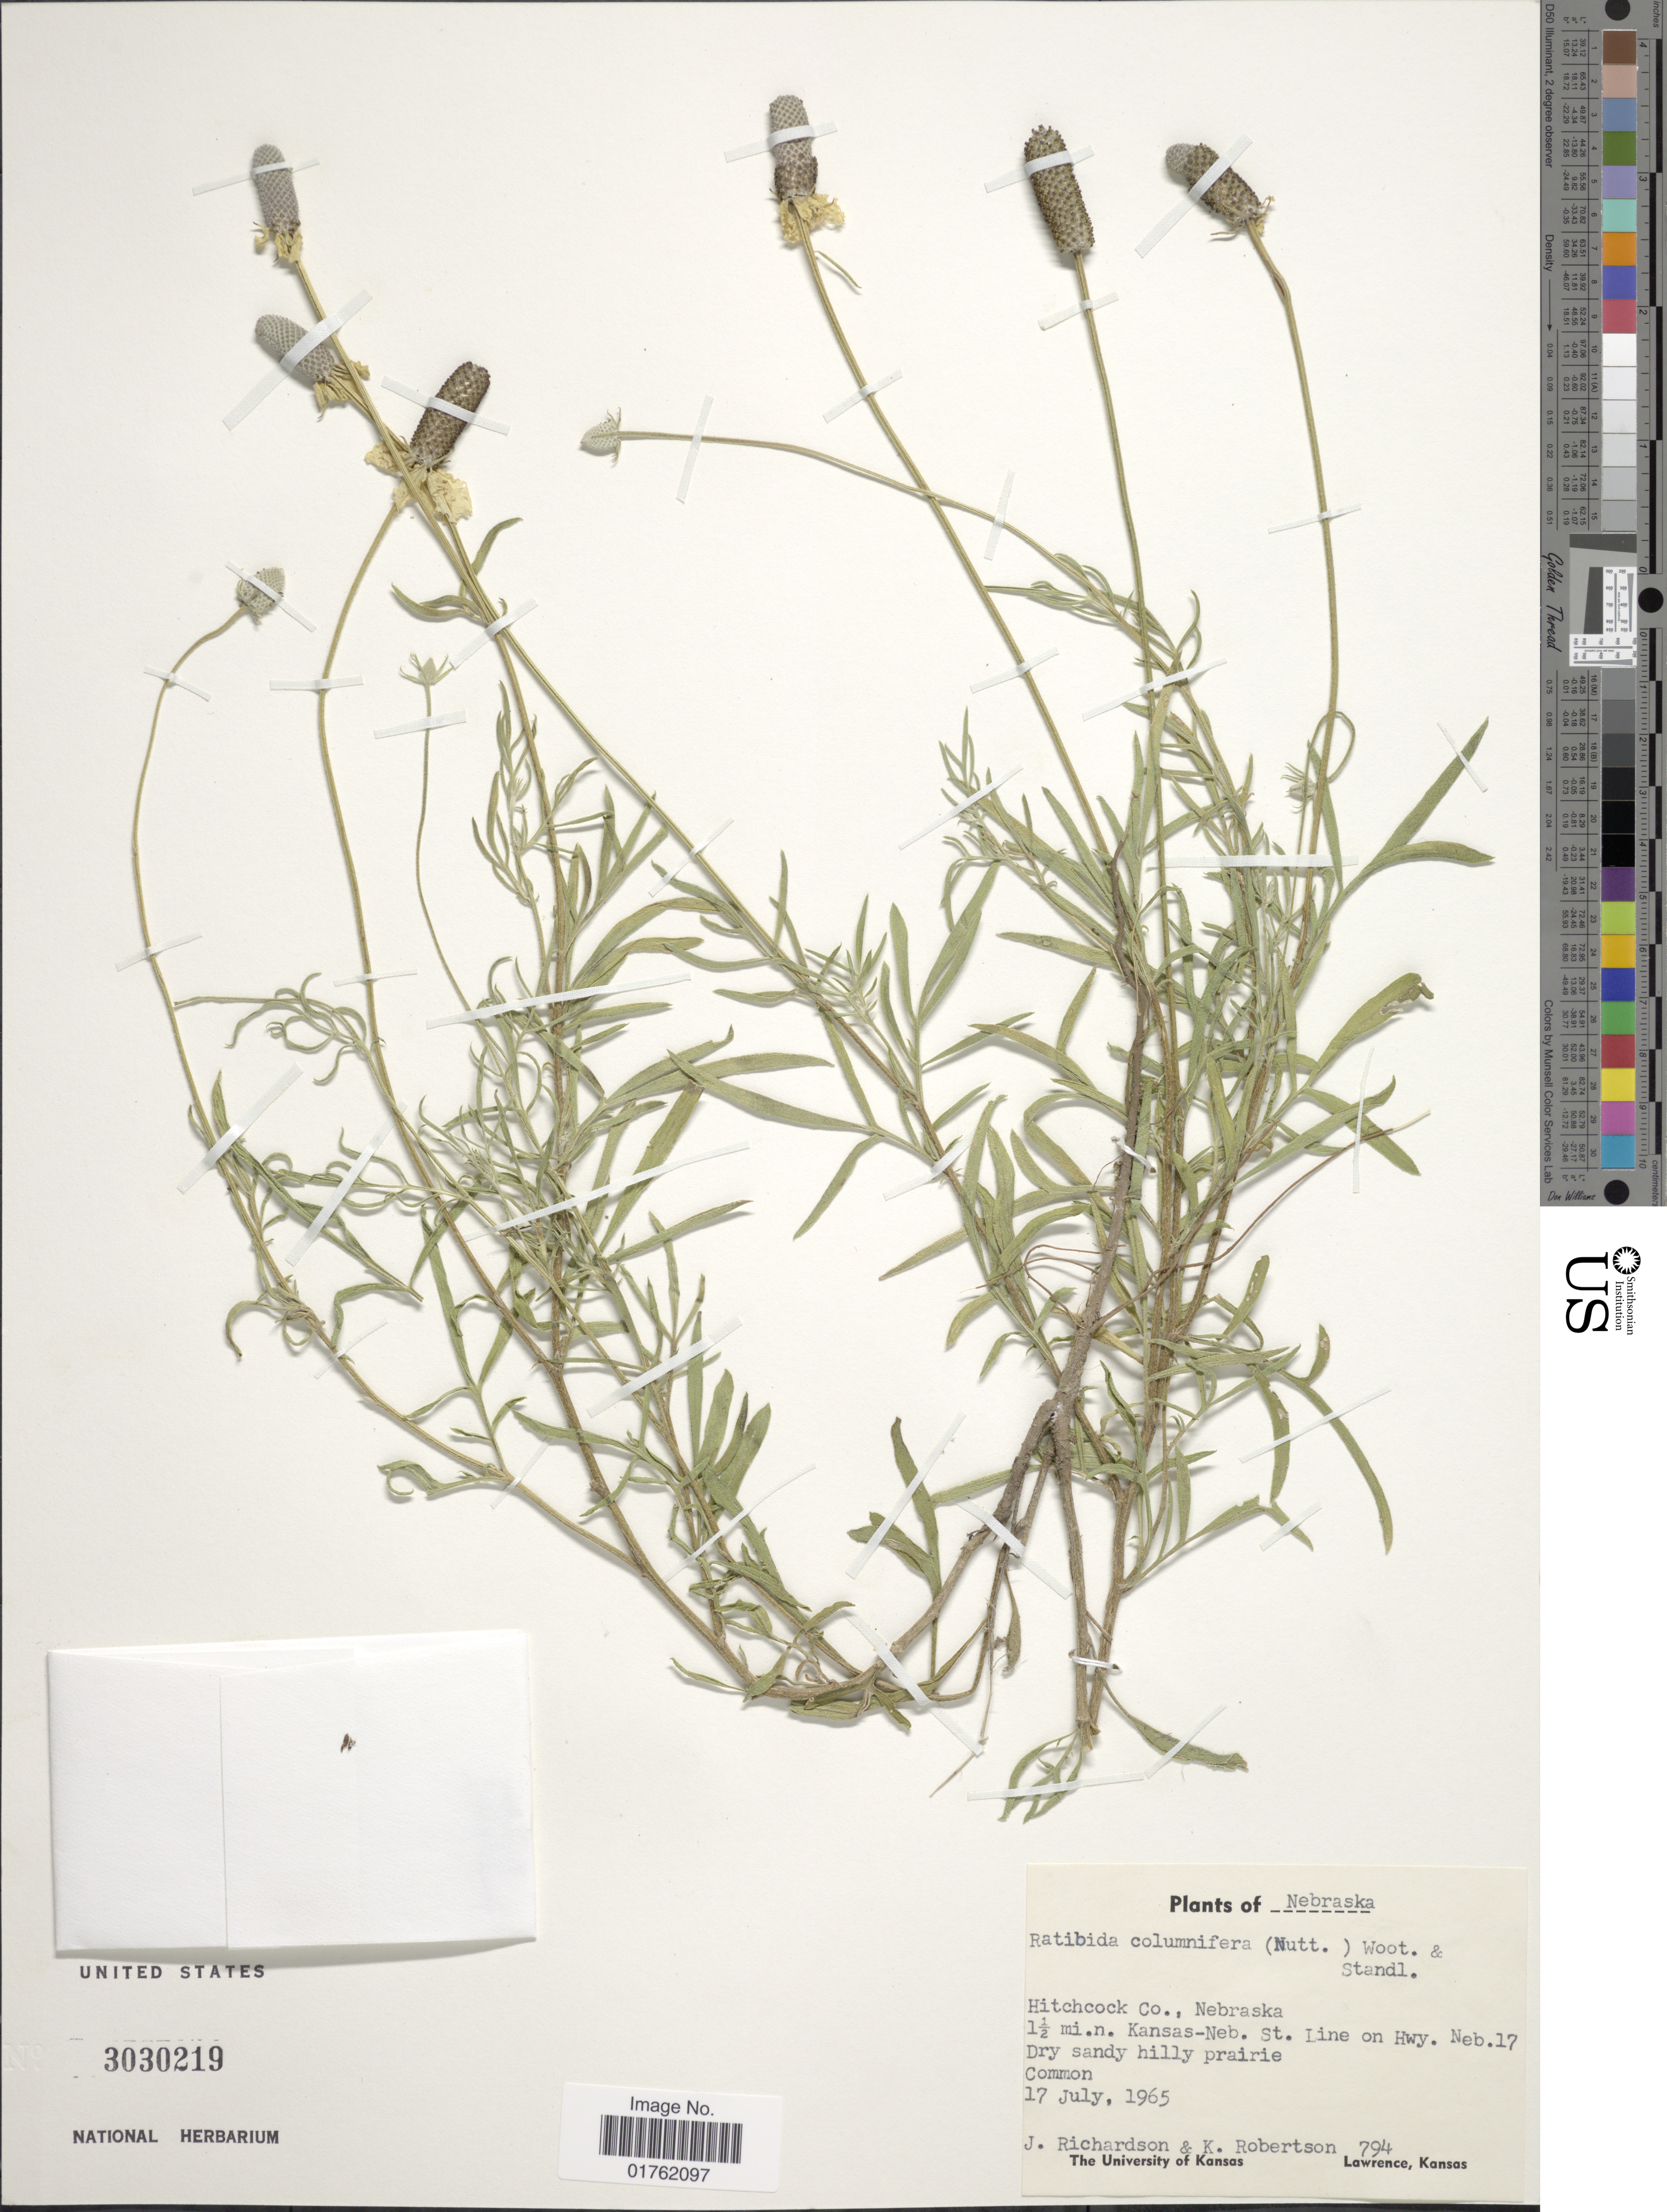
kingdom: Plantae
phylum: Tracheophyta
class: Magnoliopsida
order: Asterales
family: Asteraceae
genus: Ratibida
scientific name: Ratibida columnaris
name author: (Pursh) D. Don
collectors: J. Richardson & K. Robertson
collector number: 794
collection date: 1965-07-17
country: United States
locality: Hitchcock Co., Nebraska 1½ mi. n. Kansas-Neb. St Line on Hwy. Neb. 17, Dry sandy hilly prairie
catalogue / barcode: US 3030219